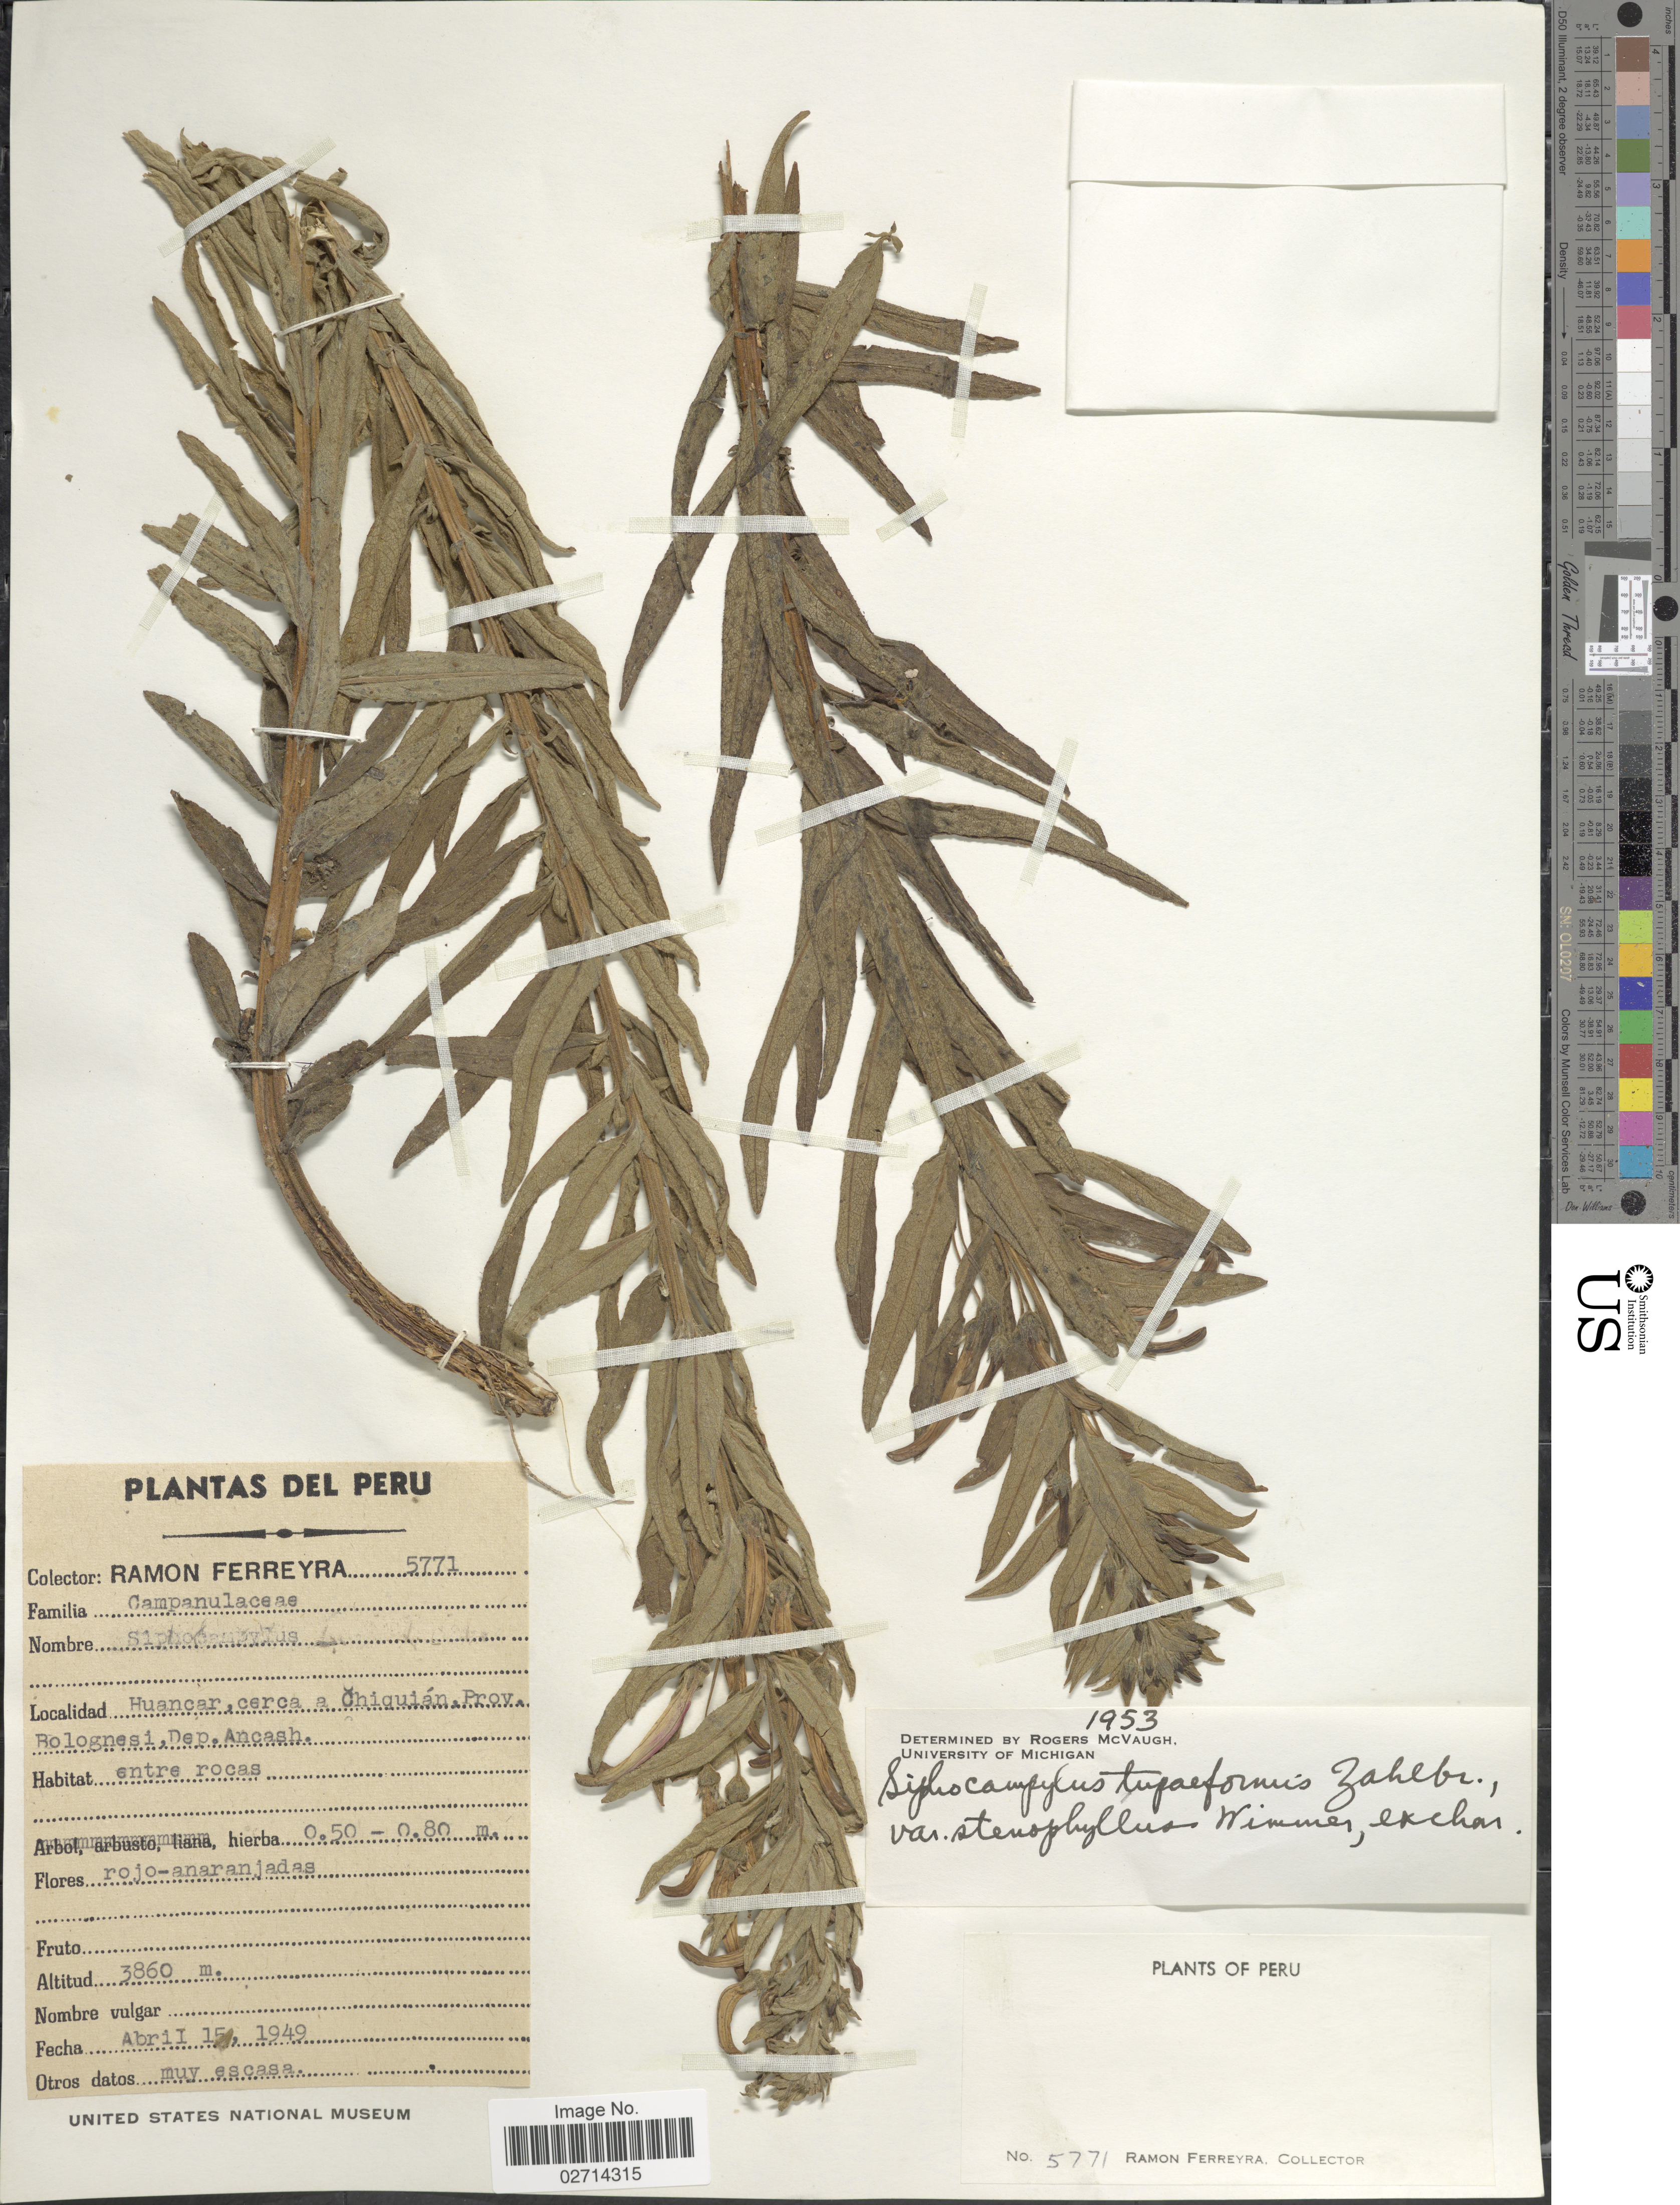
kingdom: Plantae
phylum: Tracheophyta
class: Magnoliopsida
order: Asterales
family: Campanulaceae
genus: Siphocampylus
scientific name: Siphocampylus tupaeformis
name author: Zahlbr.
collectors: R. A. Ferreyra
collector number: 5771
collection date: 1949-04-15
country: Peru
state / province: Ancash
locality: Huancar, cerca a Chiquian, Prov. Bolognesi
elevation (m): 3860